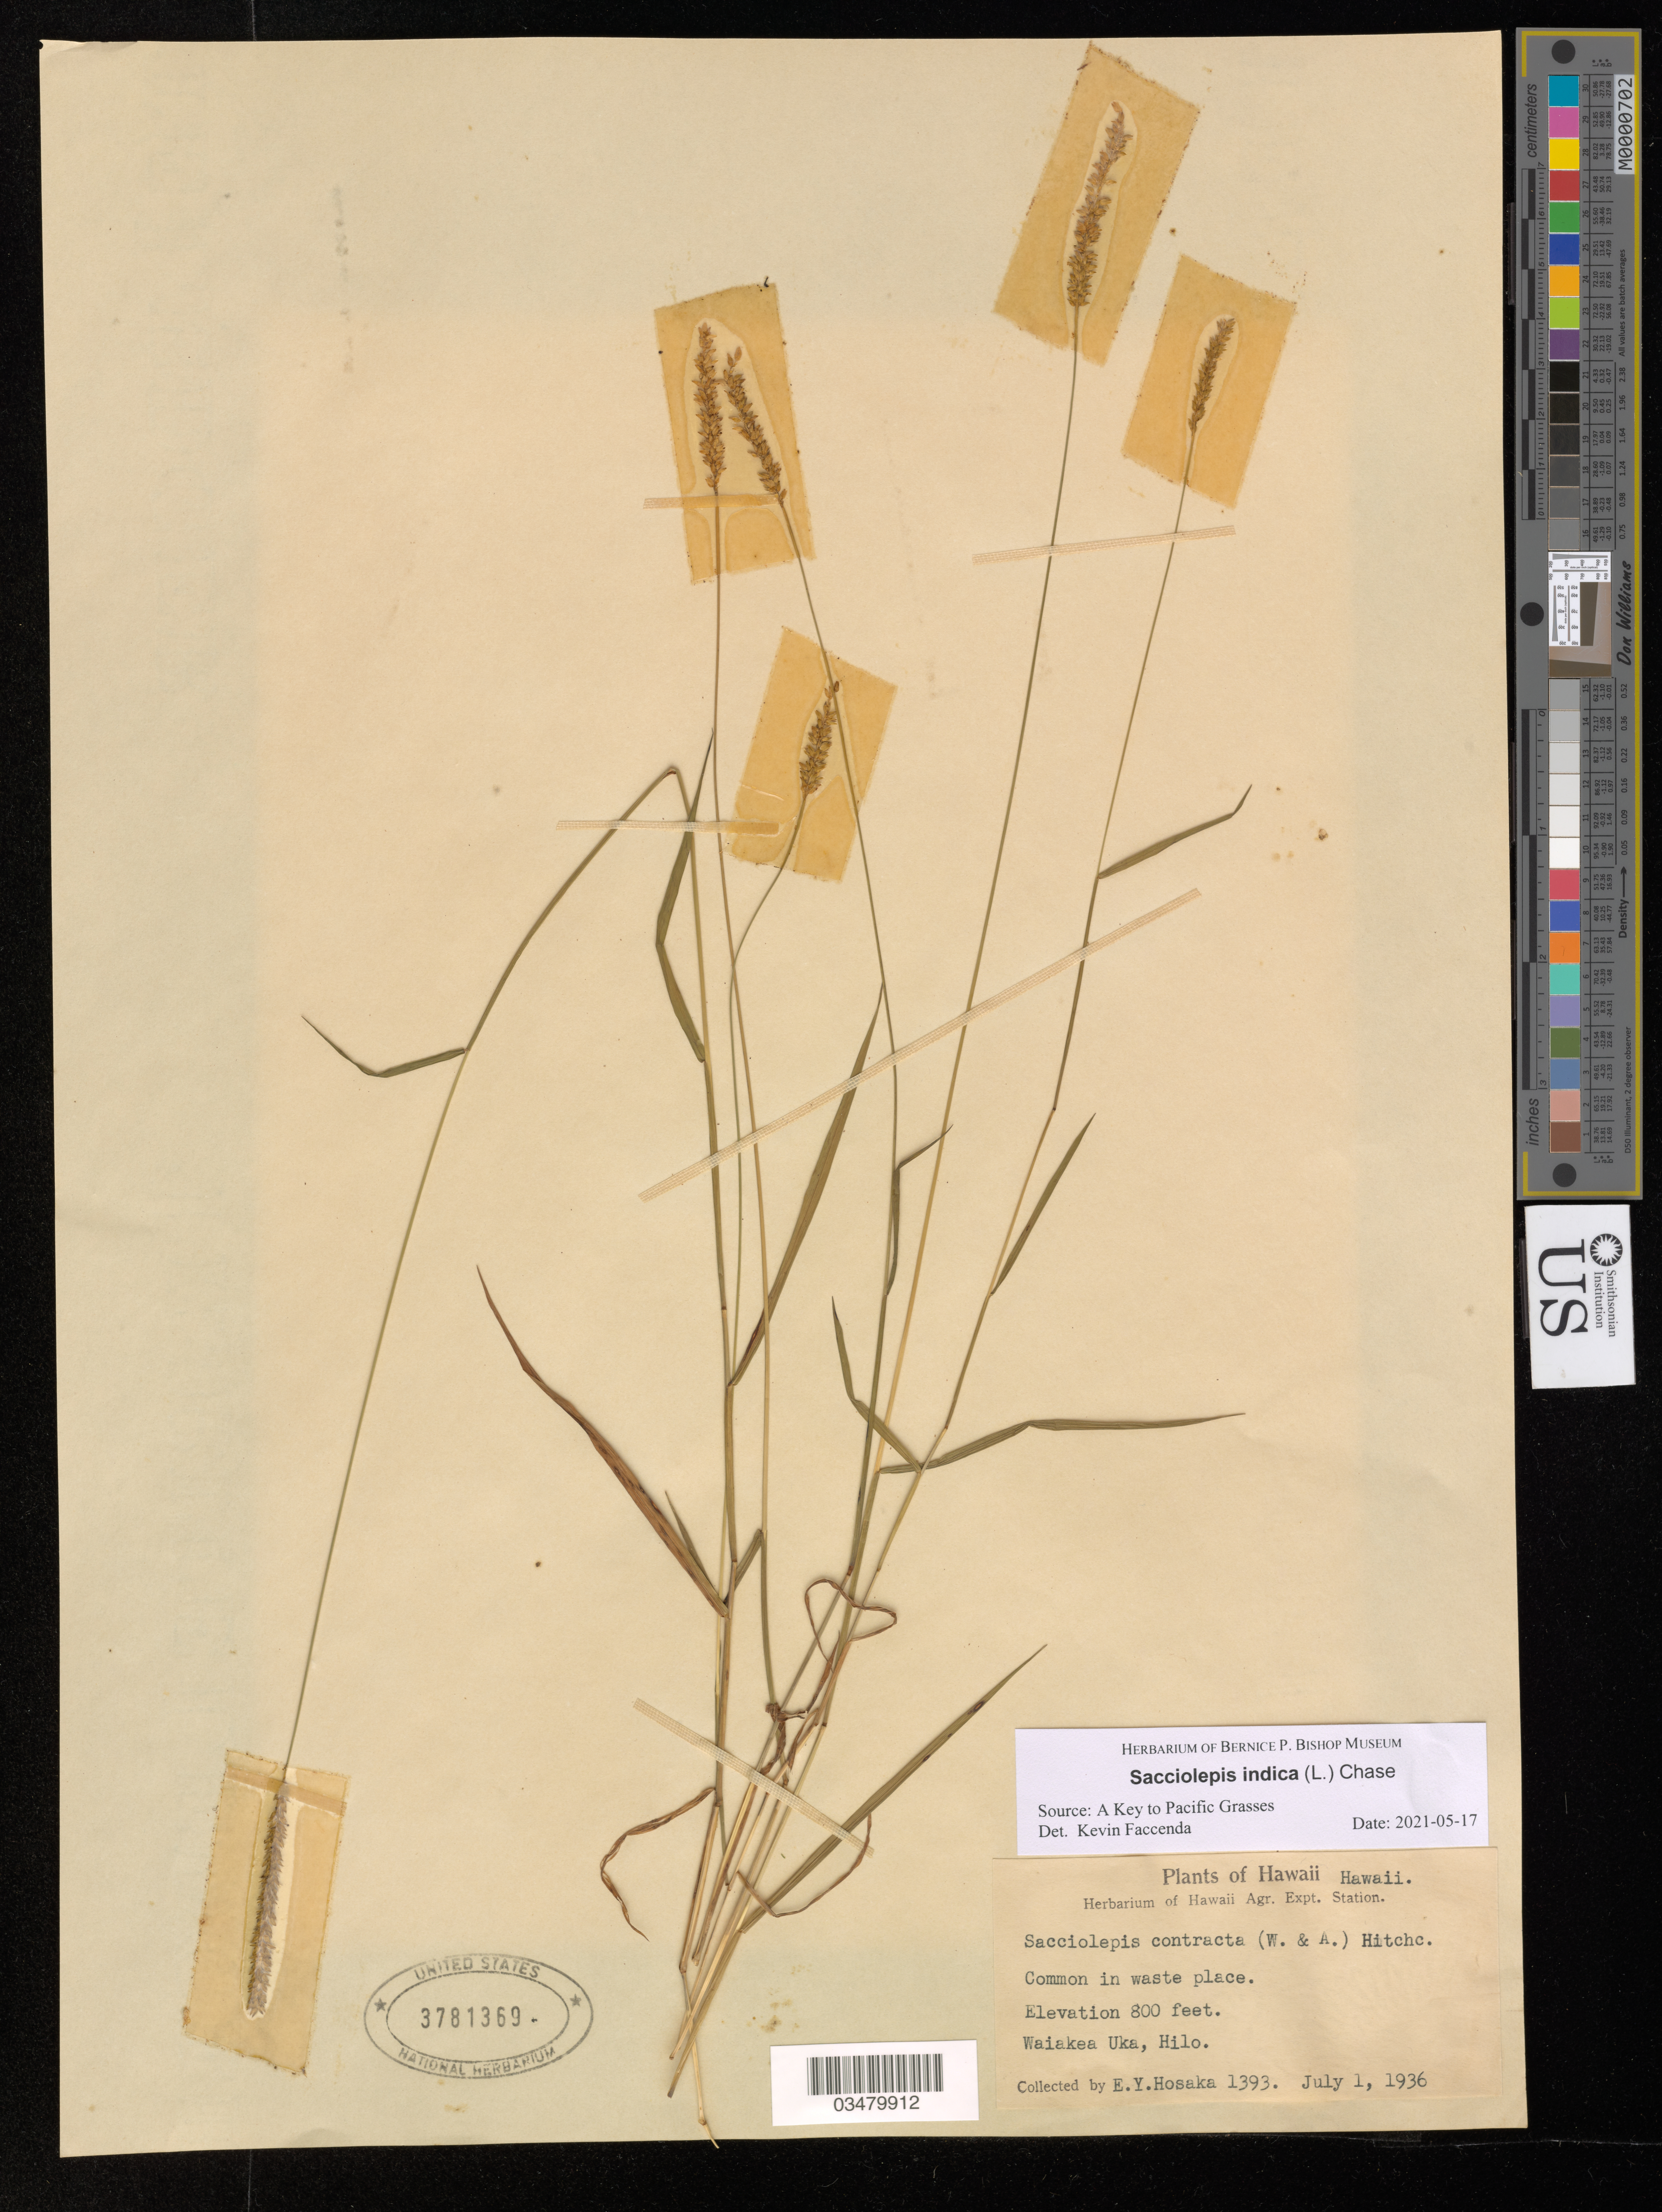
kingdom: Plantae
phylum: Tracheophyta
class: Liliopsida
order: Poales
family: Poaceae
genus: Sacciolepis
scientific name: Sacciolepis indica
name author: (L.) Chase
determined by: Faccenda, K.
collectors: E. Y. Hosaka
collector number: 1393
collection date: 1936-07-01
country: United States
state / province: Hawaii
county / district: Hawaii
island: Hawaii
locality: Waiakea Uka, Hilo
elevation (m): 244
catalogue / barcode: US 3781369